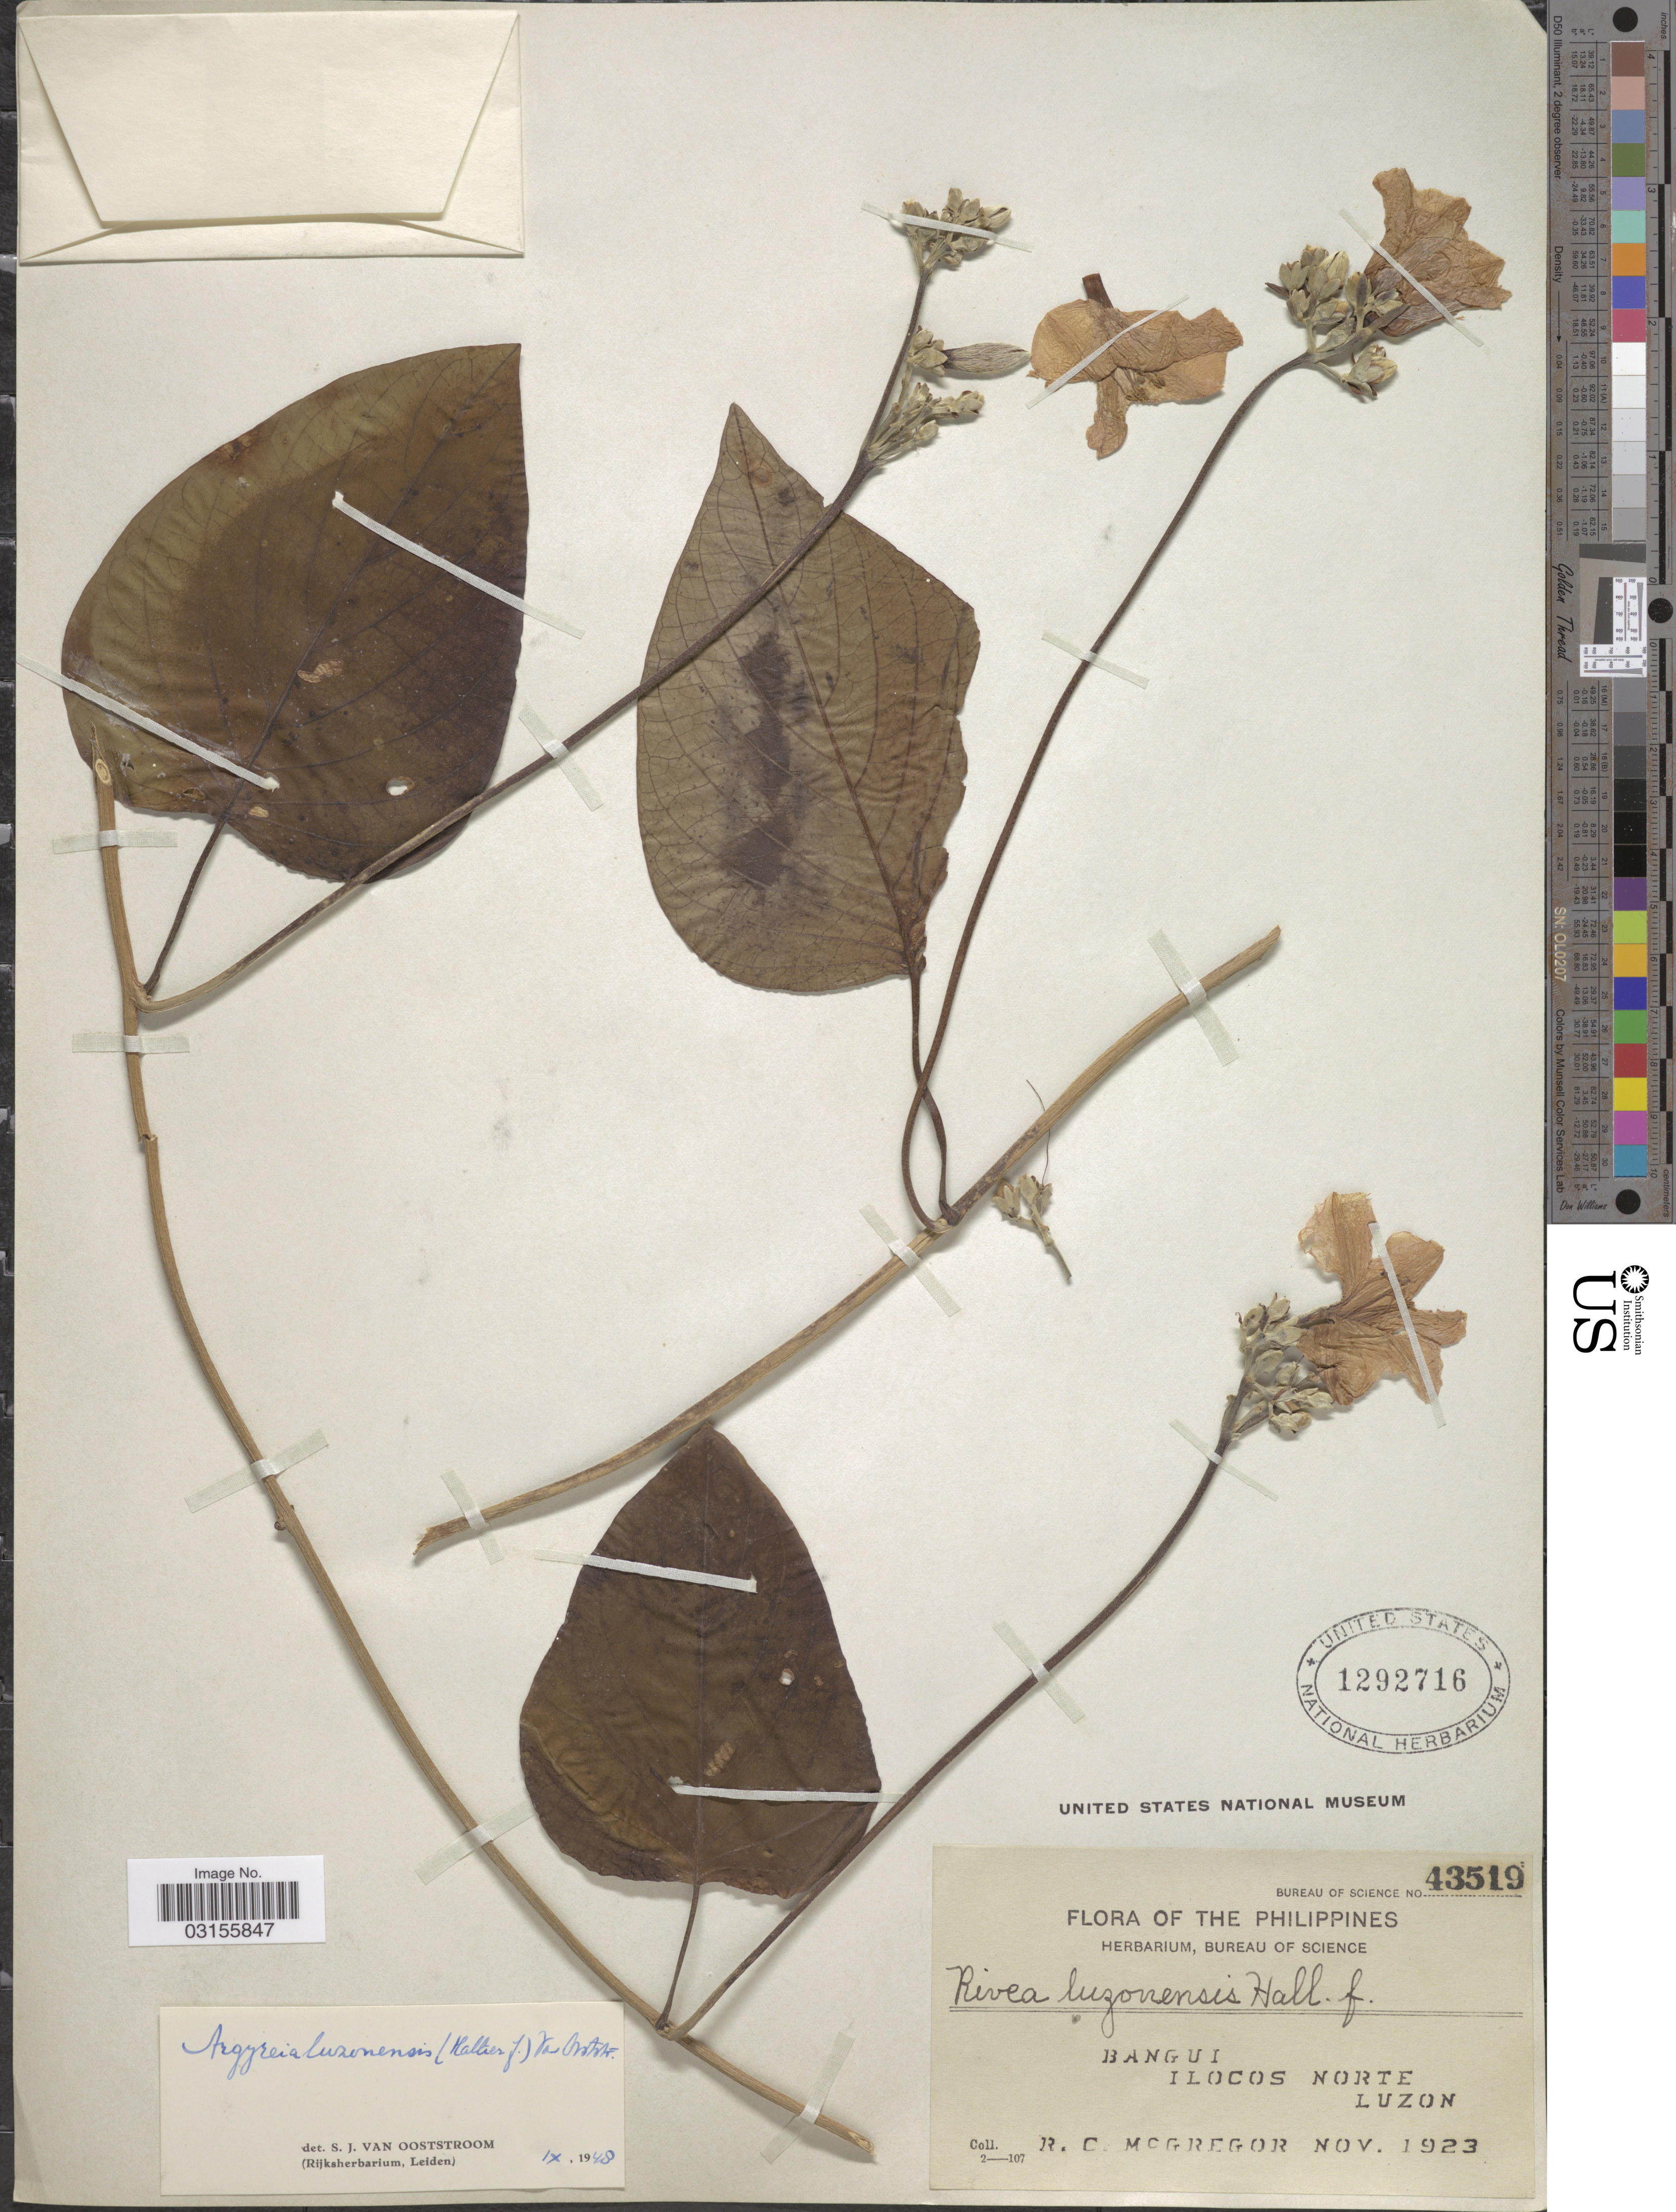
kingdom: Plantae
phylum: Tracheophyta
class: Magnoliopsida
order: Solanales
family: Convolvulaceae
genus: Argyreia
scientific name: Argyreia luzonensis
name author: (Hallier f.) Ooststr.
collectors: R. C. McGregor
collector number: Bureau of Science 43519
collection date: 1923-11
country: Philippines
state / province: Ilocos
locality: Bangui Ilocos Norte, Luzon.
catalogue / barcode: US 1292716